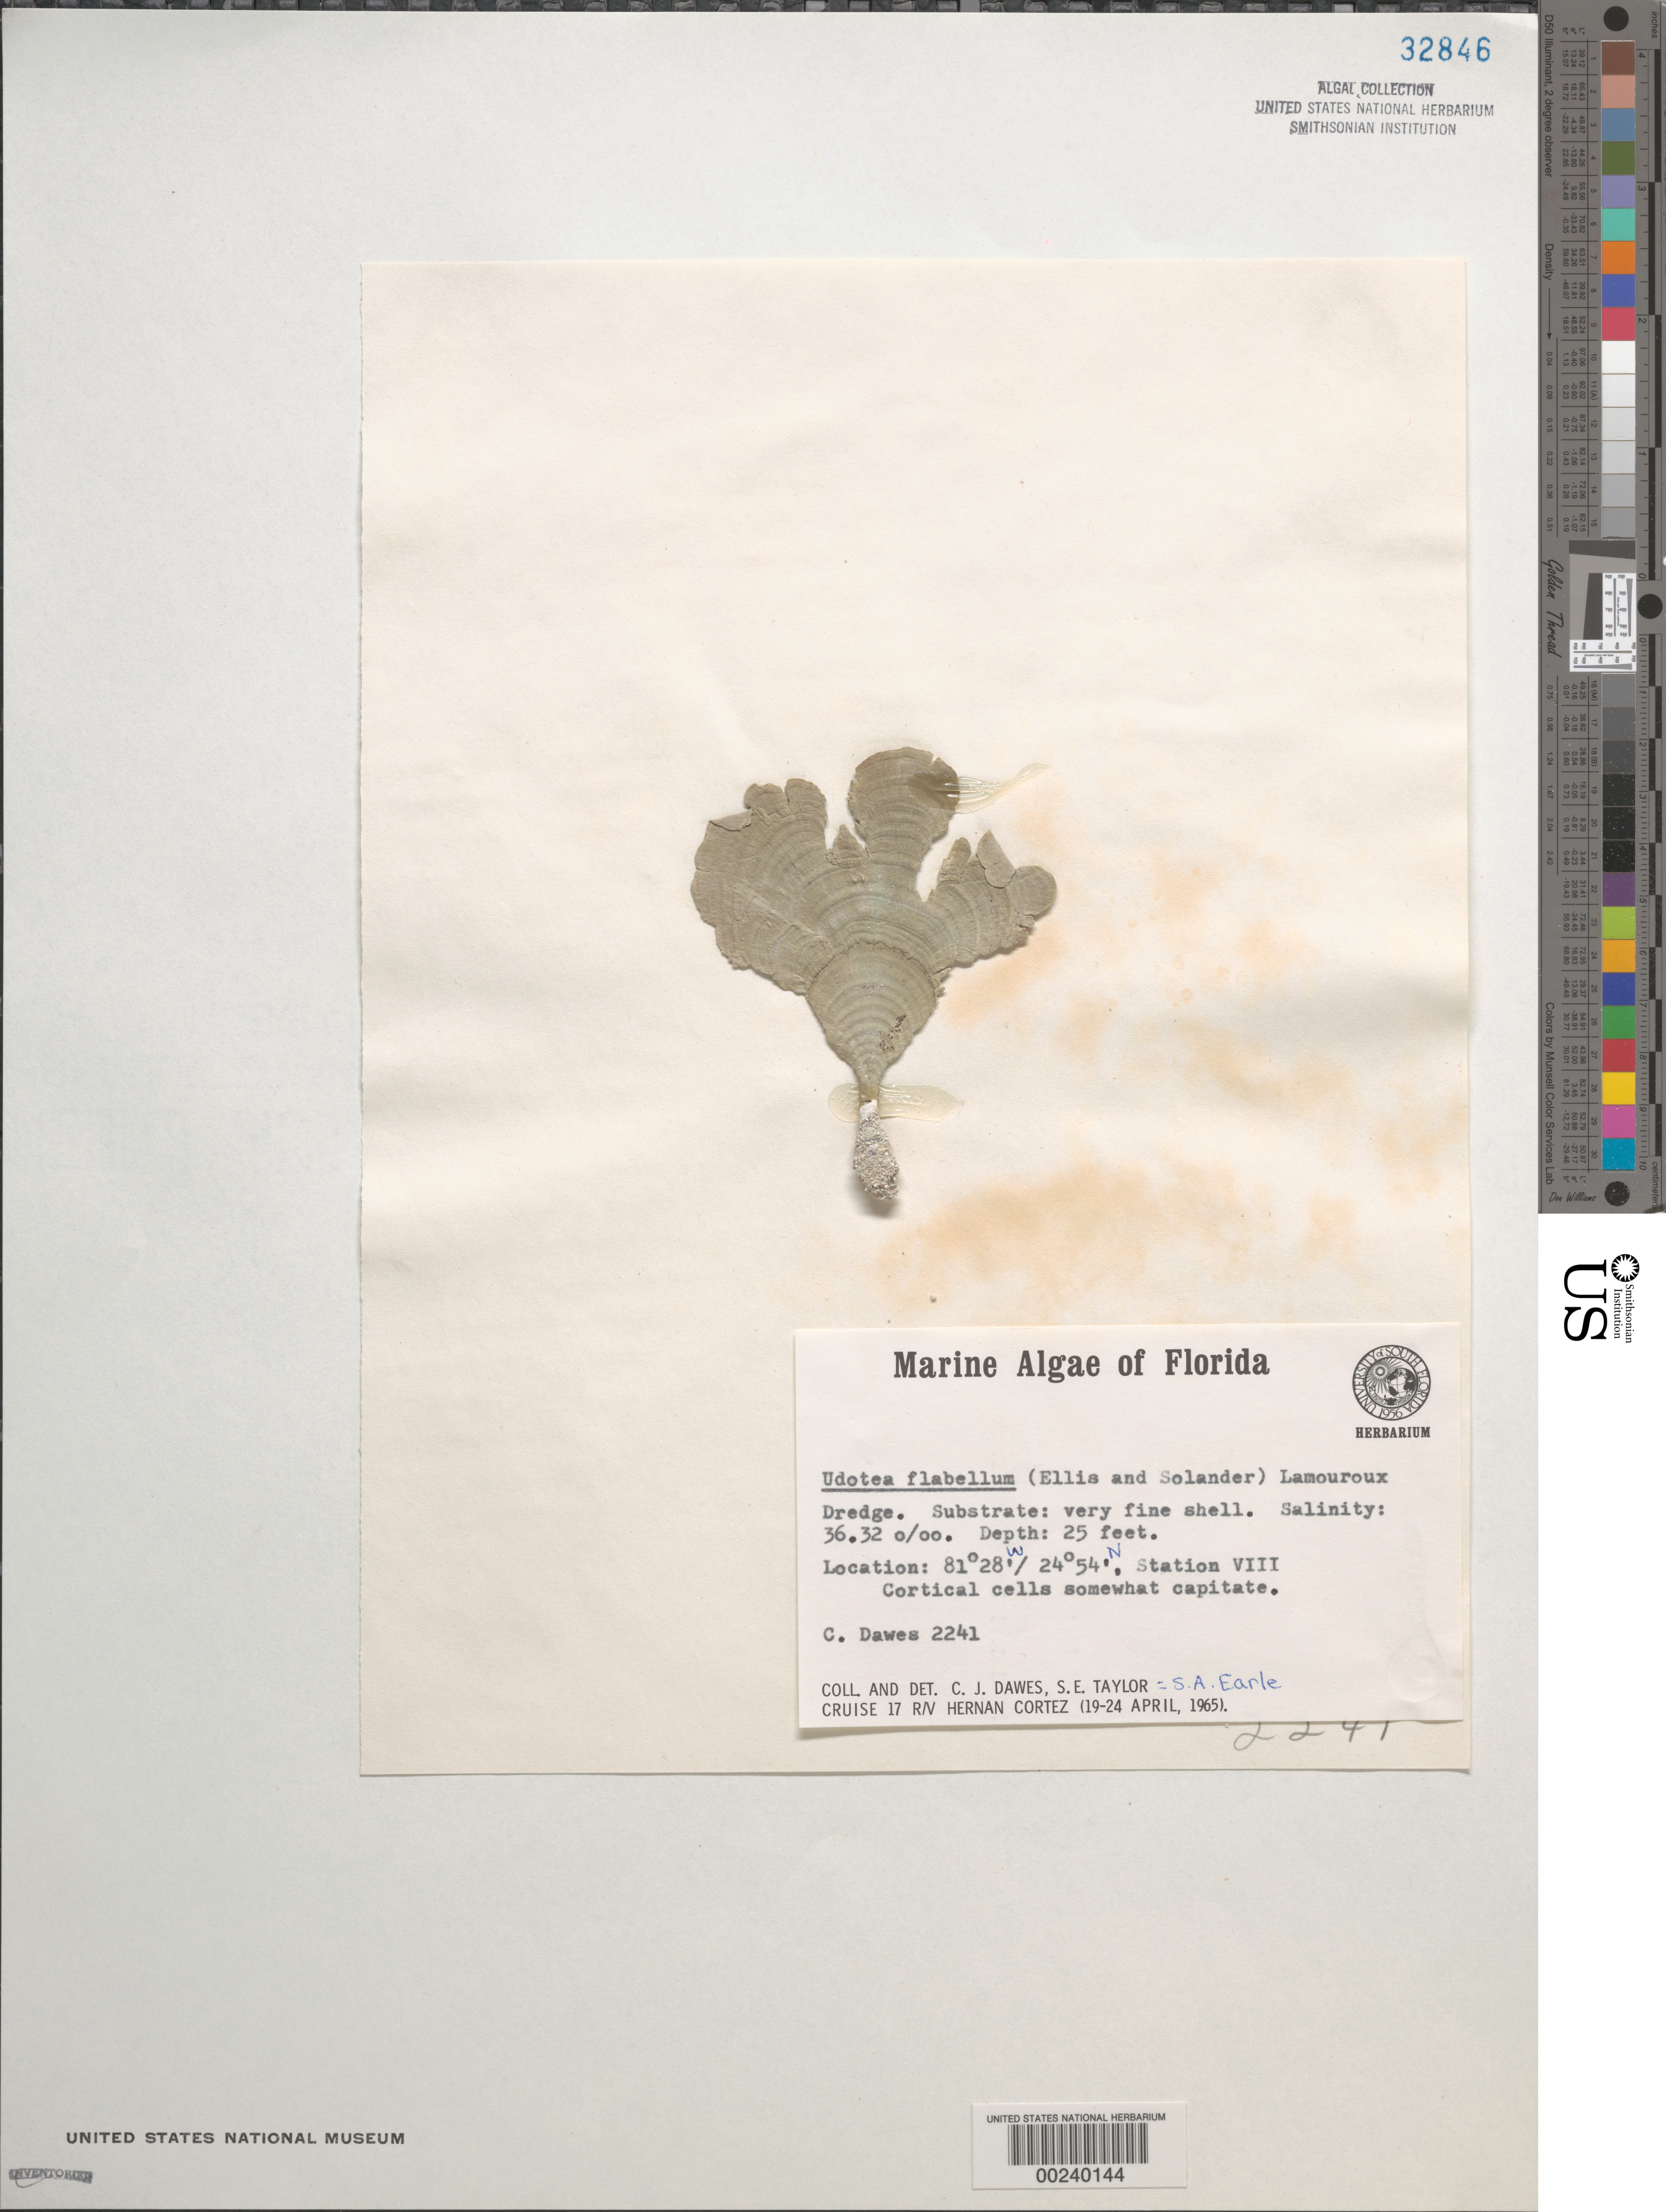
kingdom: Plantae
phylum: Chlorophyta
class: Ulvophyceae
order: Bryopsidales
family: Udoteaceae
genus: Udotea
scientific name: Udotea flabellum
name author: (J. Ellis & Sol.) M. Howe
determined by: Dawes, C. J.; Earle, S. A.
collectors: C. Dawes & S. A. Earle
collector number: Cjd 2241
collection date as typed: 19 Apr 1965 to 24 Apr 1965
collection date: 1965-04-19/1965-04-24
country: United States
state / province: Florida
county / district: Monroe County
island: Florida Keys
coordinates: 24 54', 81 28'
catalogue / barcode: US 32846